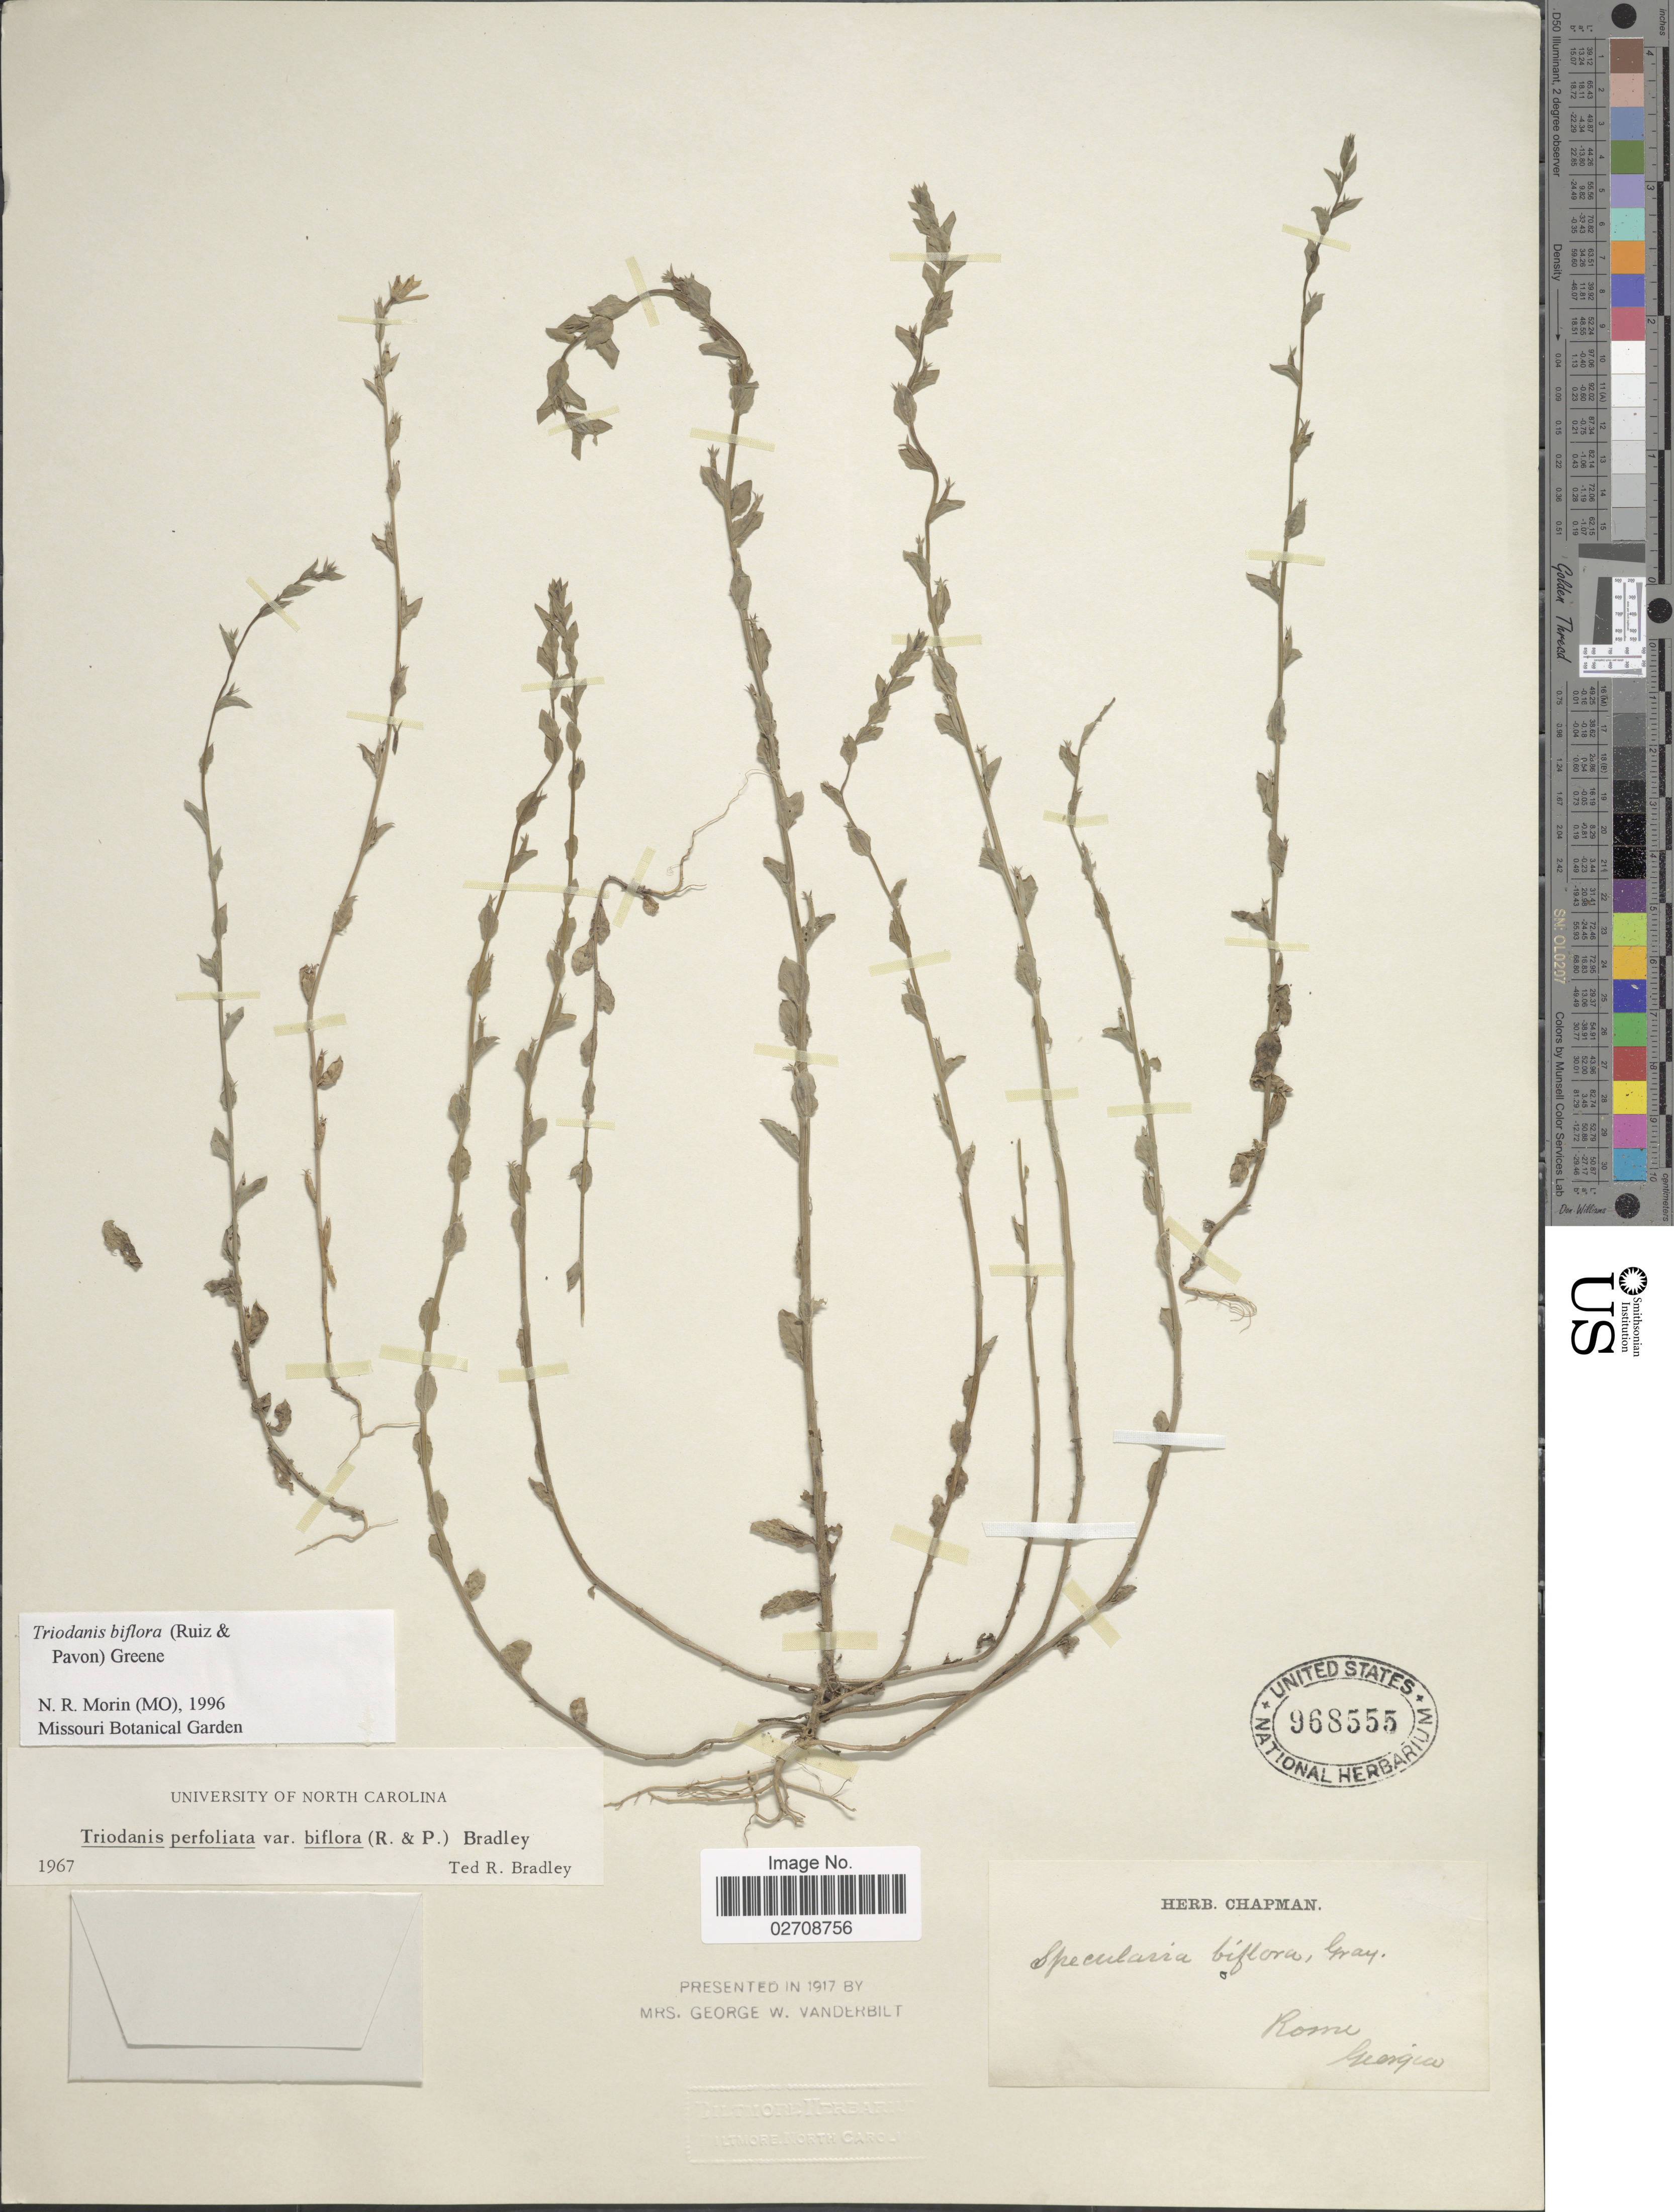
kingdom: Plantae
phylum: Tracheophyta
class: Magnoliopsida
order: Asterales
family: Campanulaceae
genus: Triodanis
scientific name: Triodanis biflora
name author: (Ruiz & Pav.) Greene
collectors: ex herb. Chapman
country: United States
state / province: Georgia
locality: Floyd Co., Rome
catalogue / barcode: US 968555